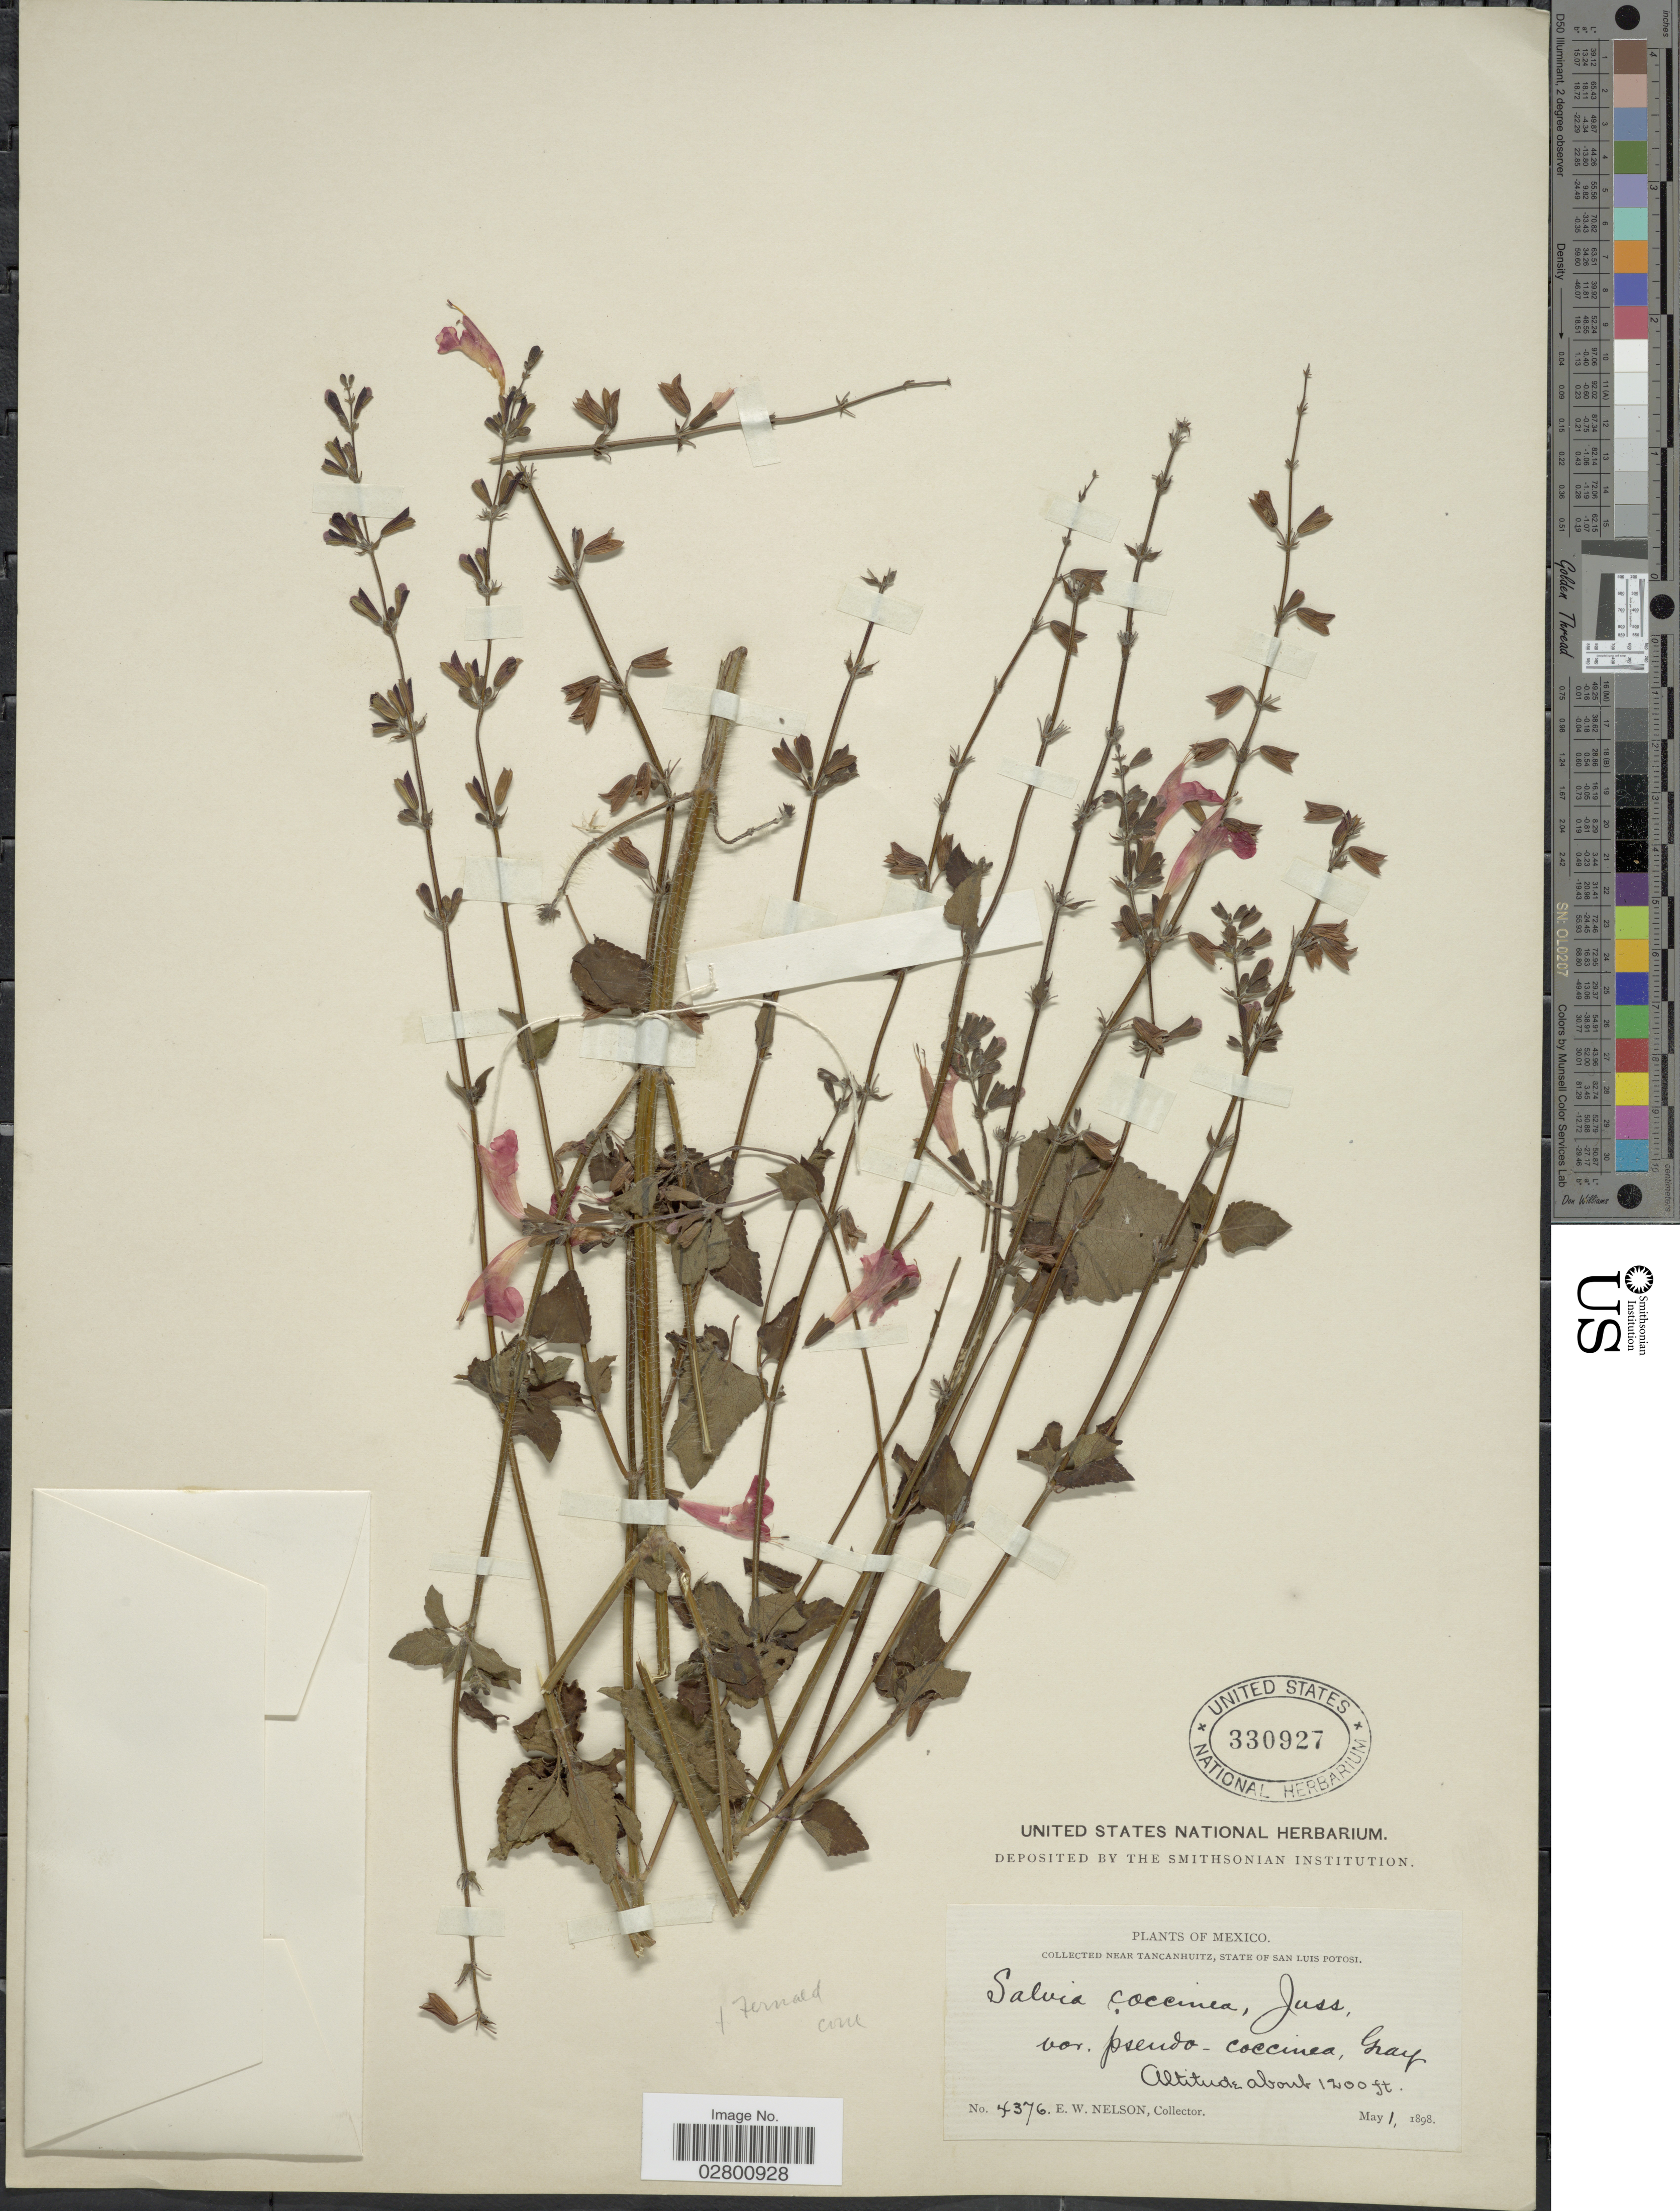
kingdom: Plantae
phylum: Tracheophyta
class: Magnoliopsida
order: Lamiales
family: Lamiaceae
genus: Salvia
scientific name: Salvia coccinea 'Naples Lavender'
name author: L. f. ex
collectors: E. W. Nelson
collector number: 4376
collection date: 1898-05-01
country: Mexico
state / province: San Luis Potosí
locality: Near Tancanhuitz.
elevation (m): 366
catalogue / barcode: US 330927